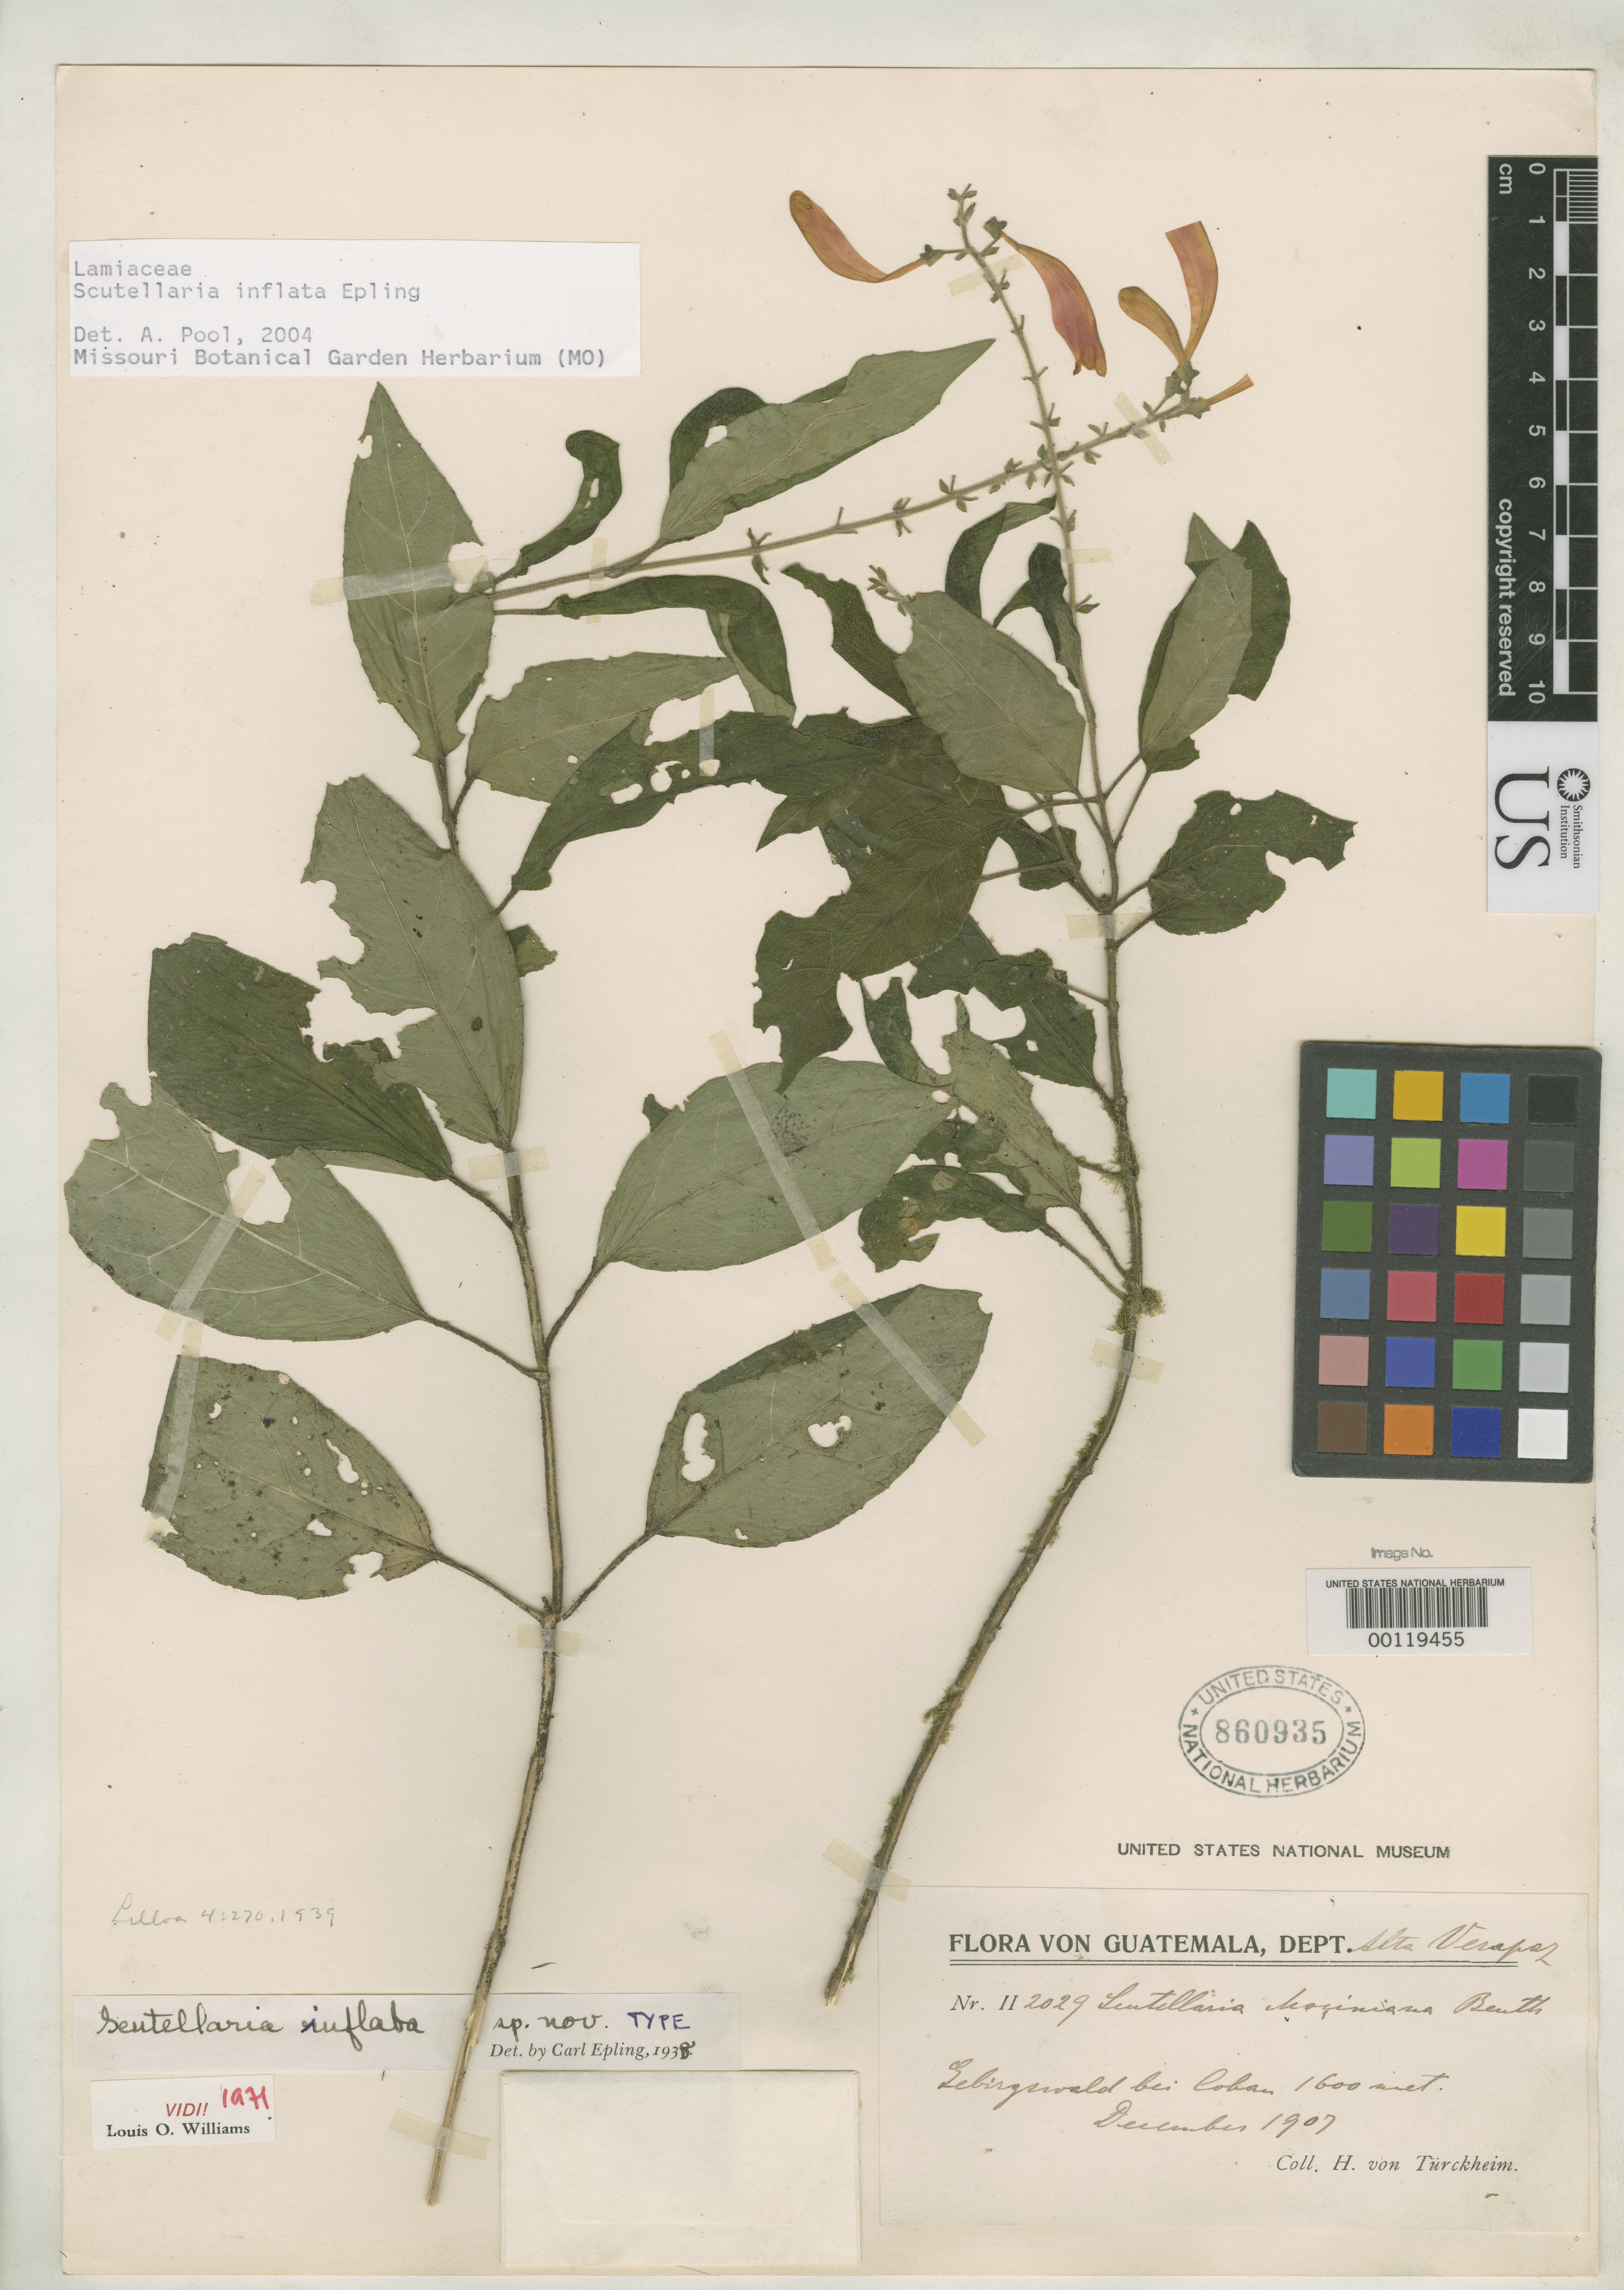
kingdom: Plantae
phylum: Tracheophyta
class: Magnoliopsida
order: Lamiales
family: Lamiaceae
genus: Scutellaria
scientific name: Scutellaria inflata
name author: Epling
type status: Holotype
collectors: H. von Türckheim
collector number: II 2029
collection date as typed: Dec 1907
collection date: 1907-12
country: Guatemala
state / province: Alta Verapaz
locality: Gebirgswald bei Coban.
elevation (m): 1600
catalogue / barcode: US 860935